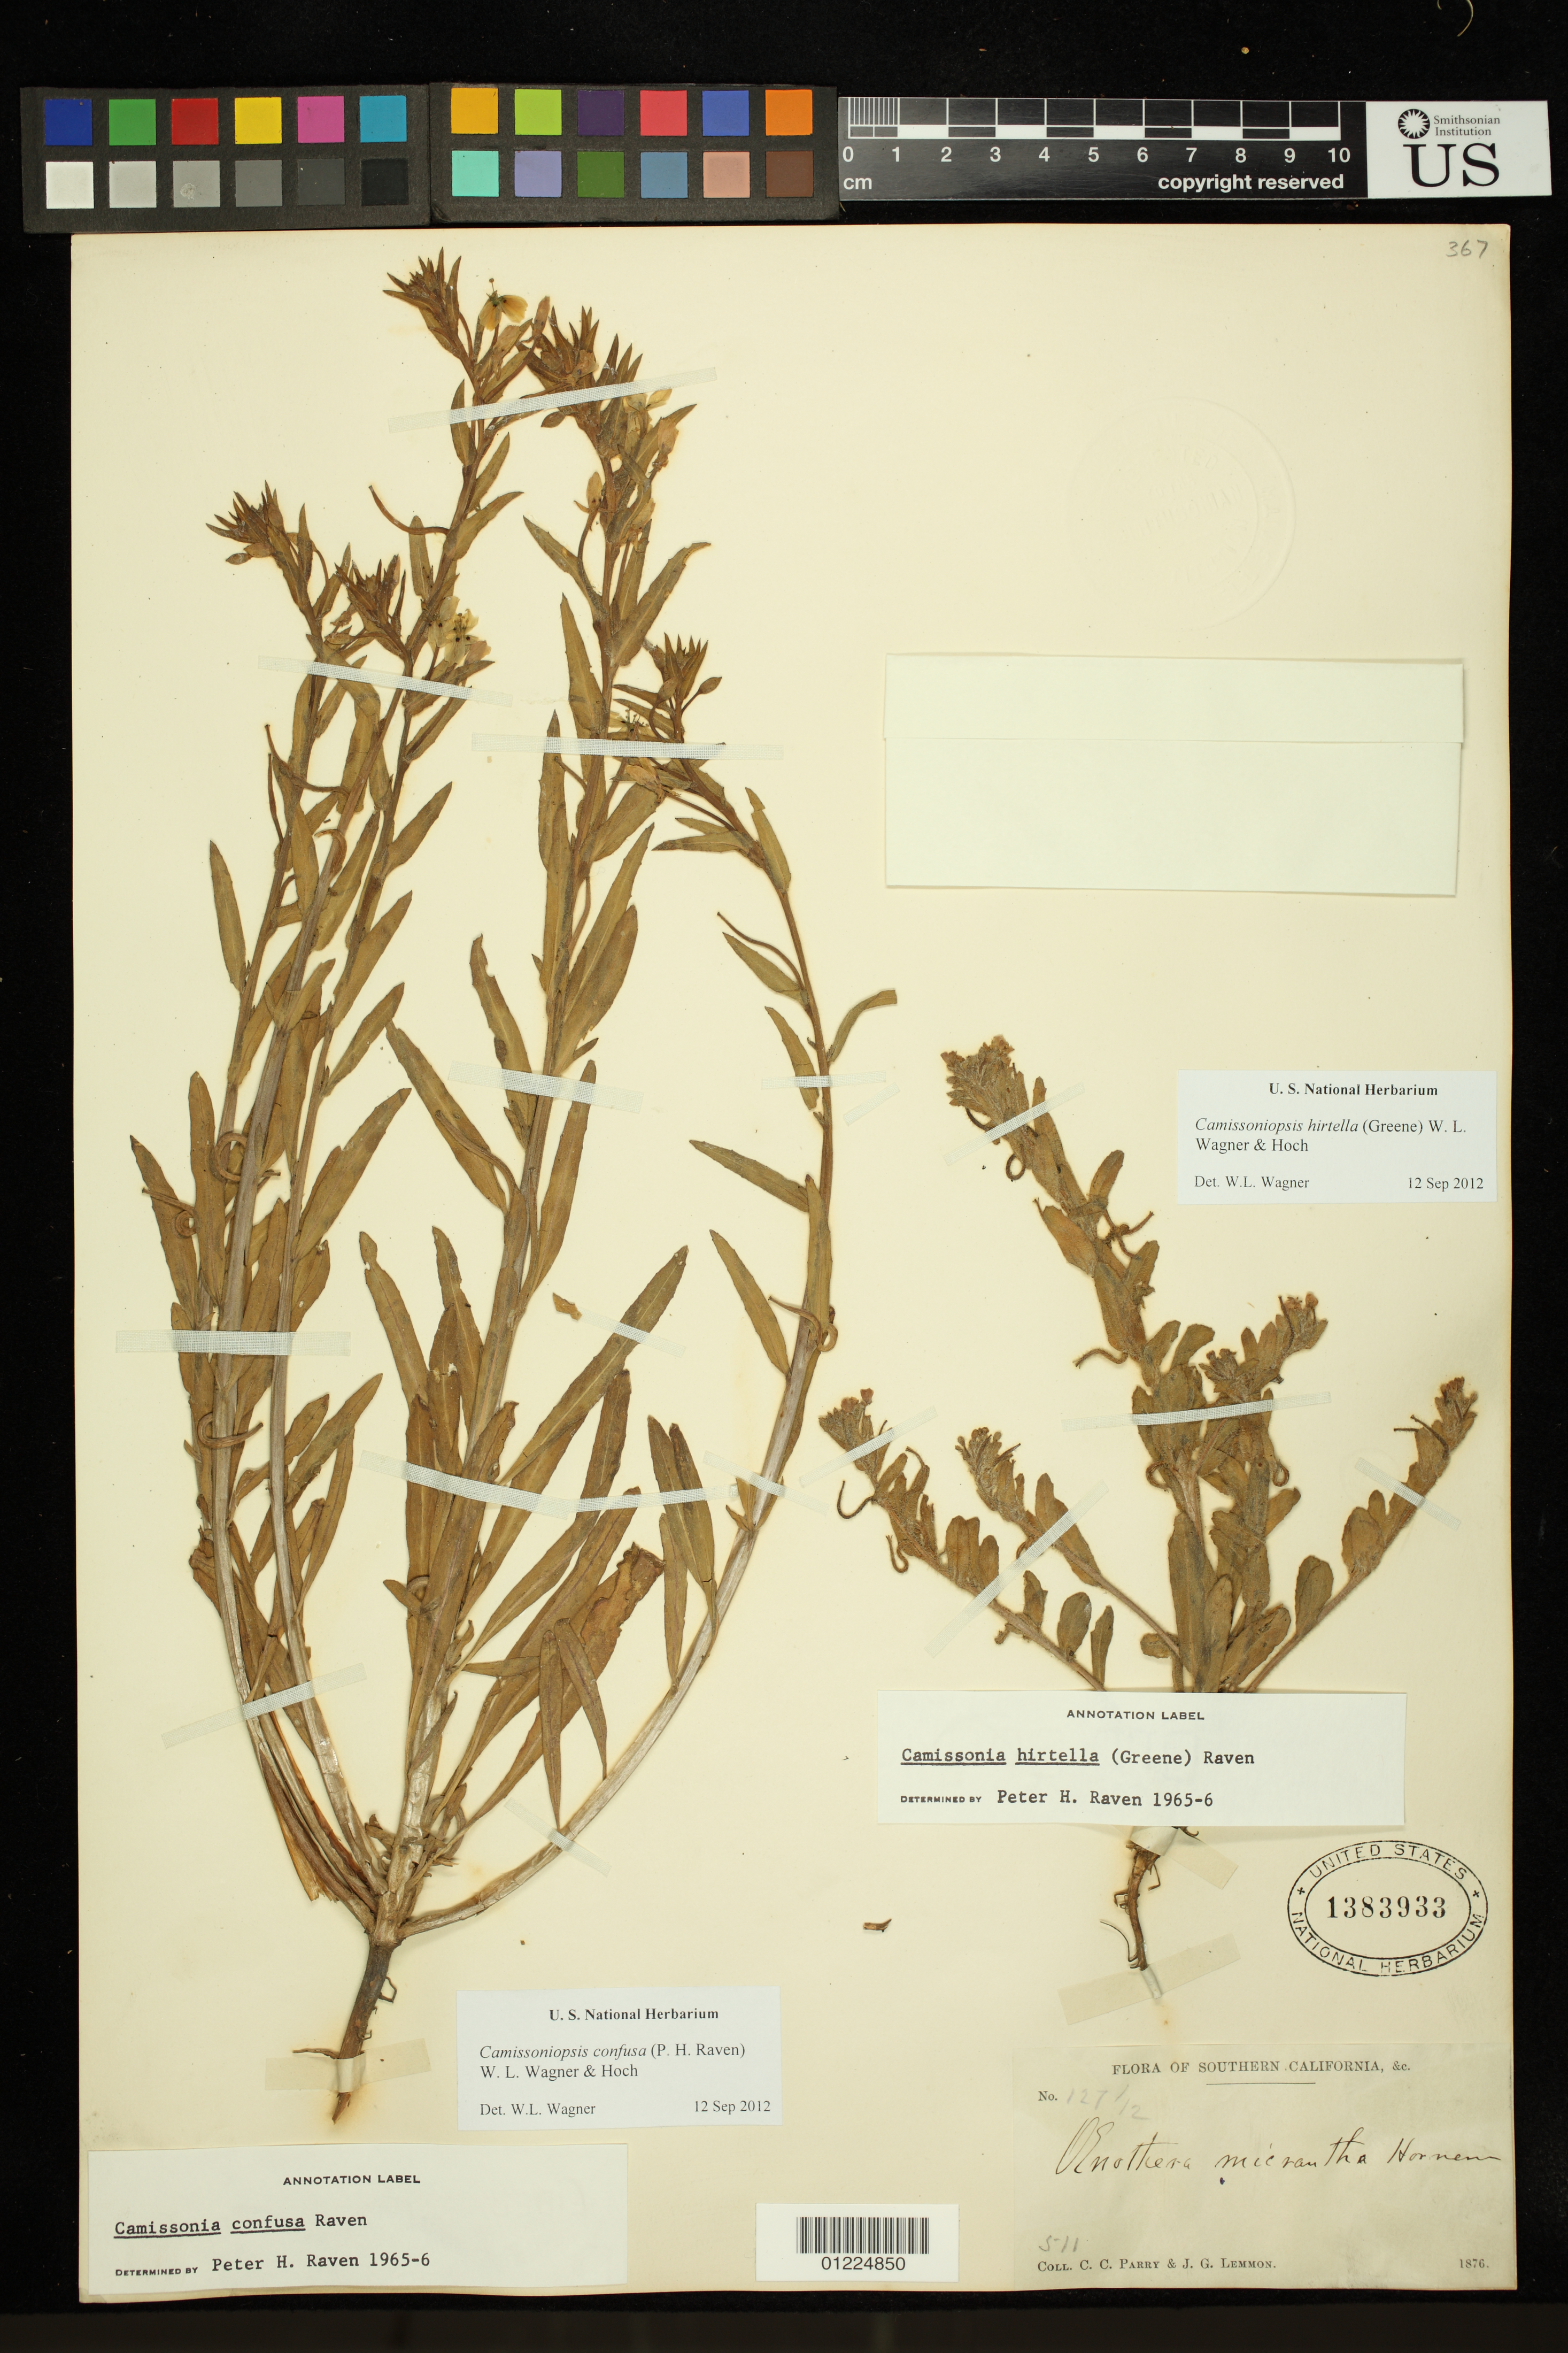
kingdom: Plantae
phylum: Tracheophyta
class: Magnoliopsida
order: Myrtales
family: Onagraceae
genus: Camissoniopsis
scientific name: Camissoniopsis confusa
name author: (P.H. Raven) W.L. Wagner & Hoch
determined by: Wagner, W. L., (BOT), Smithsonian Institution - National Museum of Natural History (UNITED STATES)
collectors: C. C. Parry & J. G. Lemmon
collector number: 127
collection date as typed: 1876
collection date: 1876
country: United States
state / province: California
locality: Southern California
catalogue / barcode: US 1383933